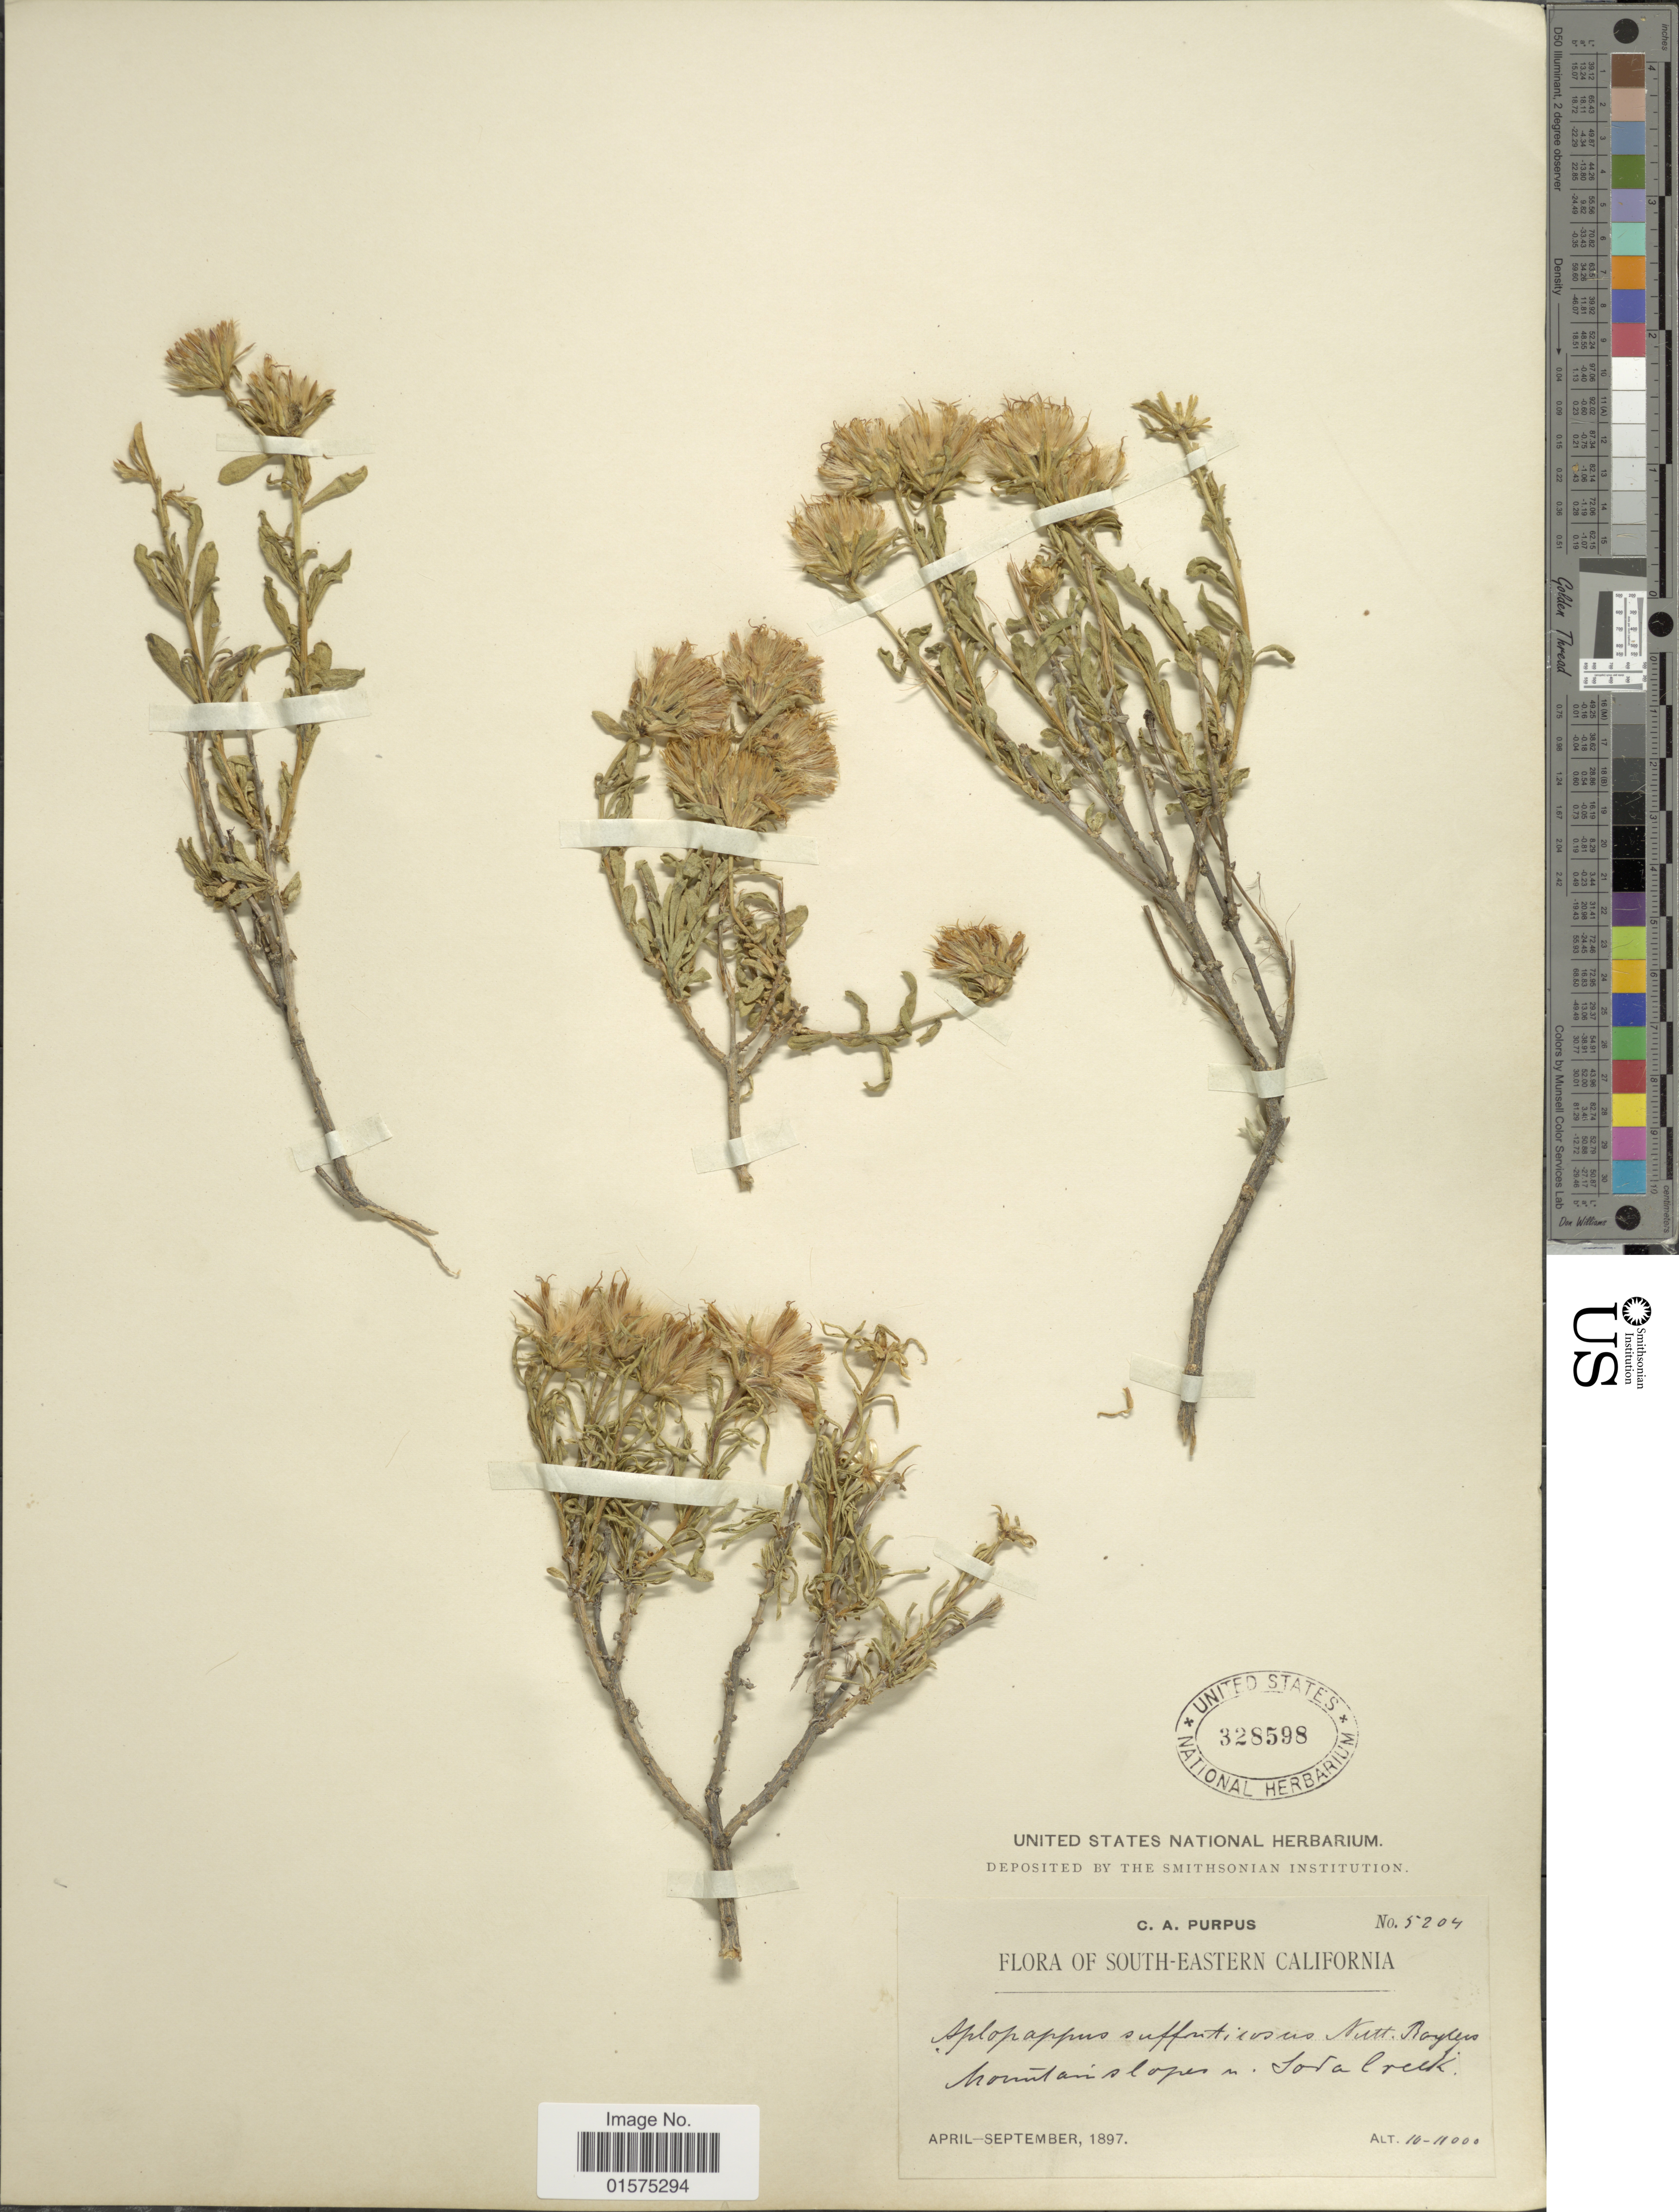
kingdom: Plantae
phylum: Tracheophyta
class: Magnoliopsida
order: Asterales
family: Asteraceae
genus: Ericameria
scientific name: Ericameria suffruticosa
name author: (Nutt.) G.L. Nesom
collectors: C. A. Purpus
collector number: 5204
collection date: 1897-04/1897-09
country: United States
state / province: California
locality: Southern California, mountain slopes in Soda Creek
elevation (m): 3048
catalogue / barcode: US 328598